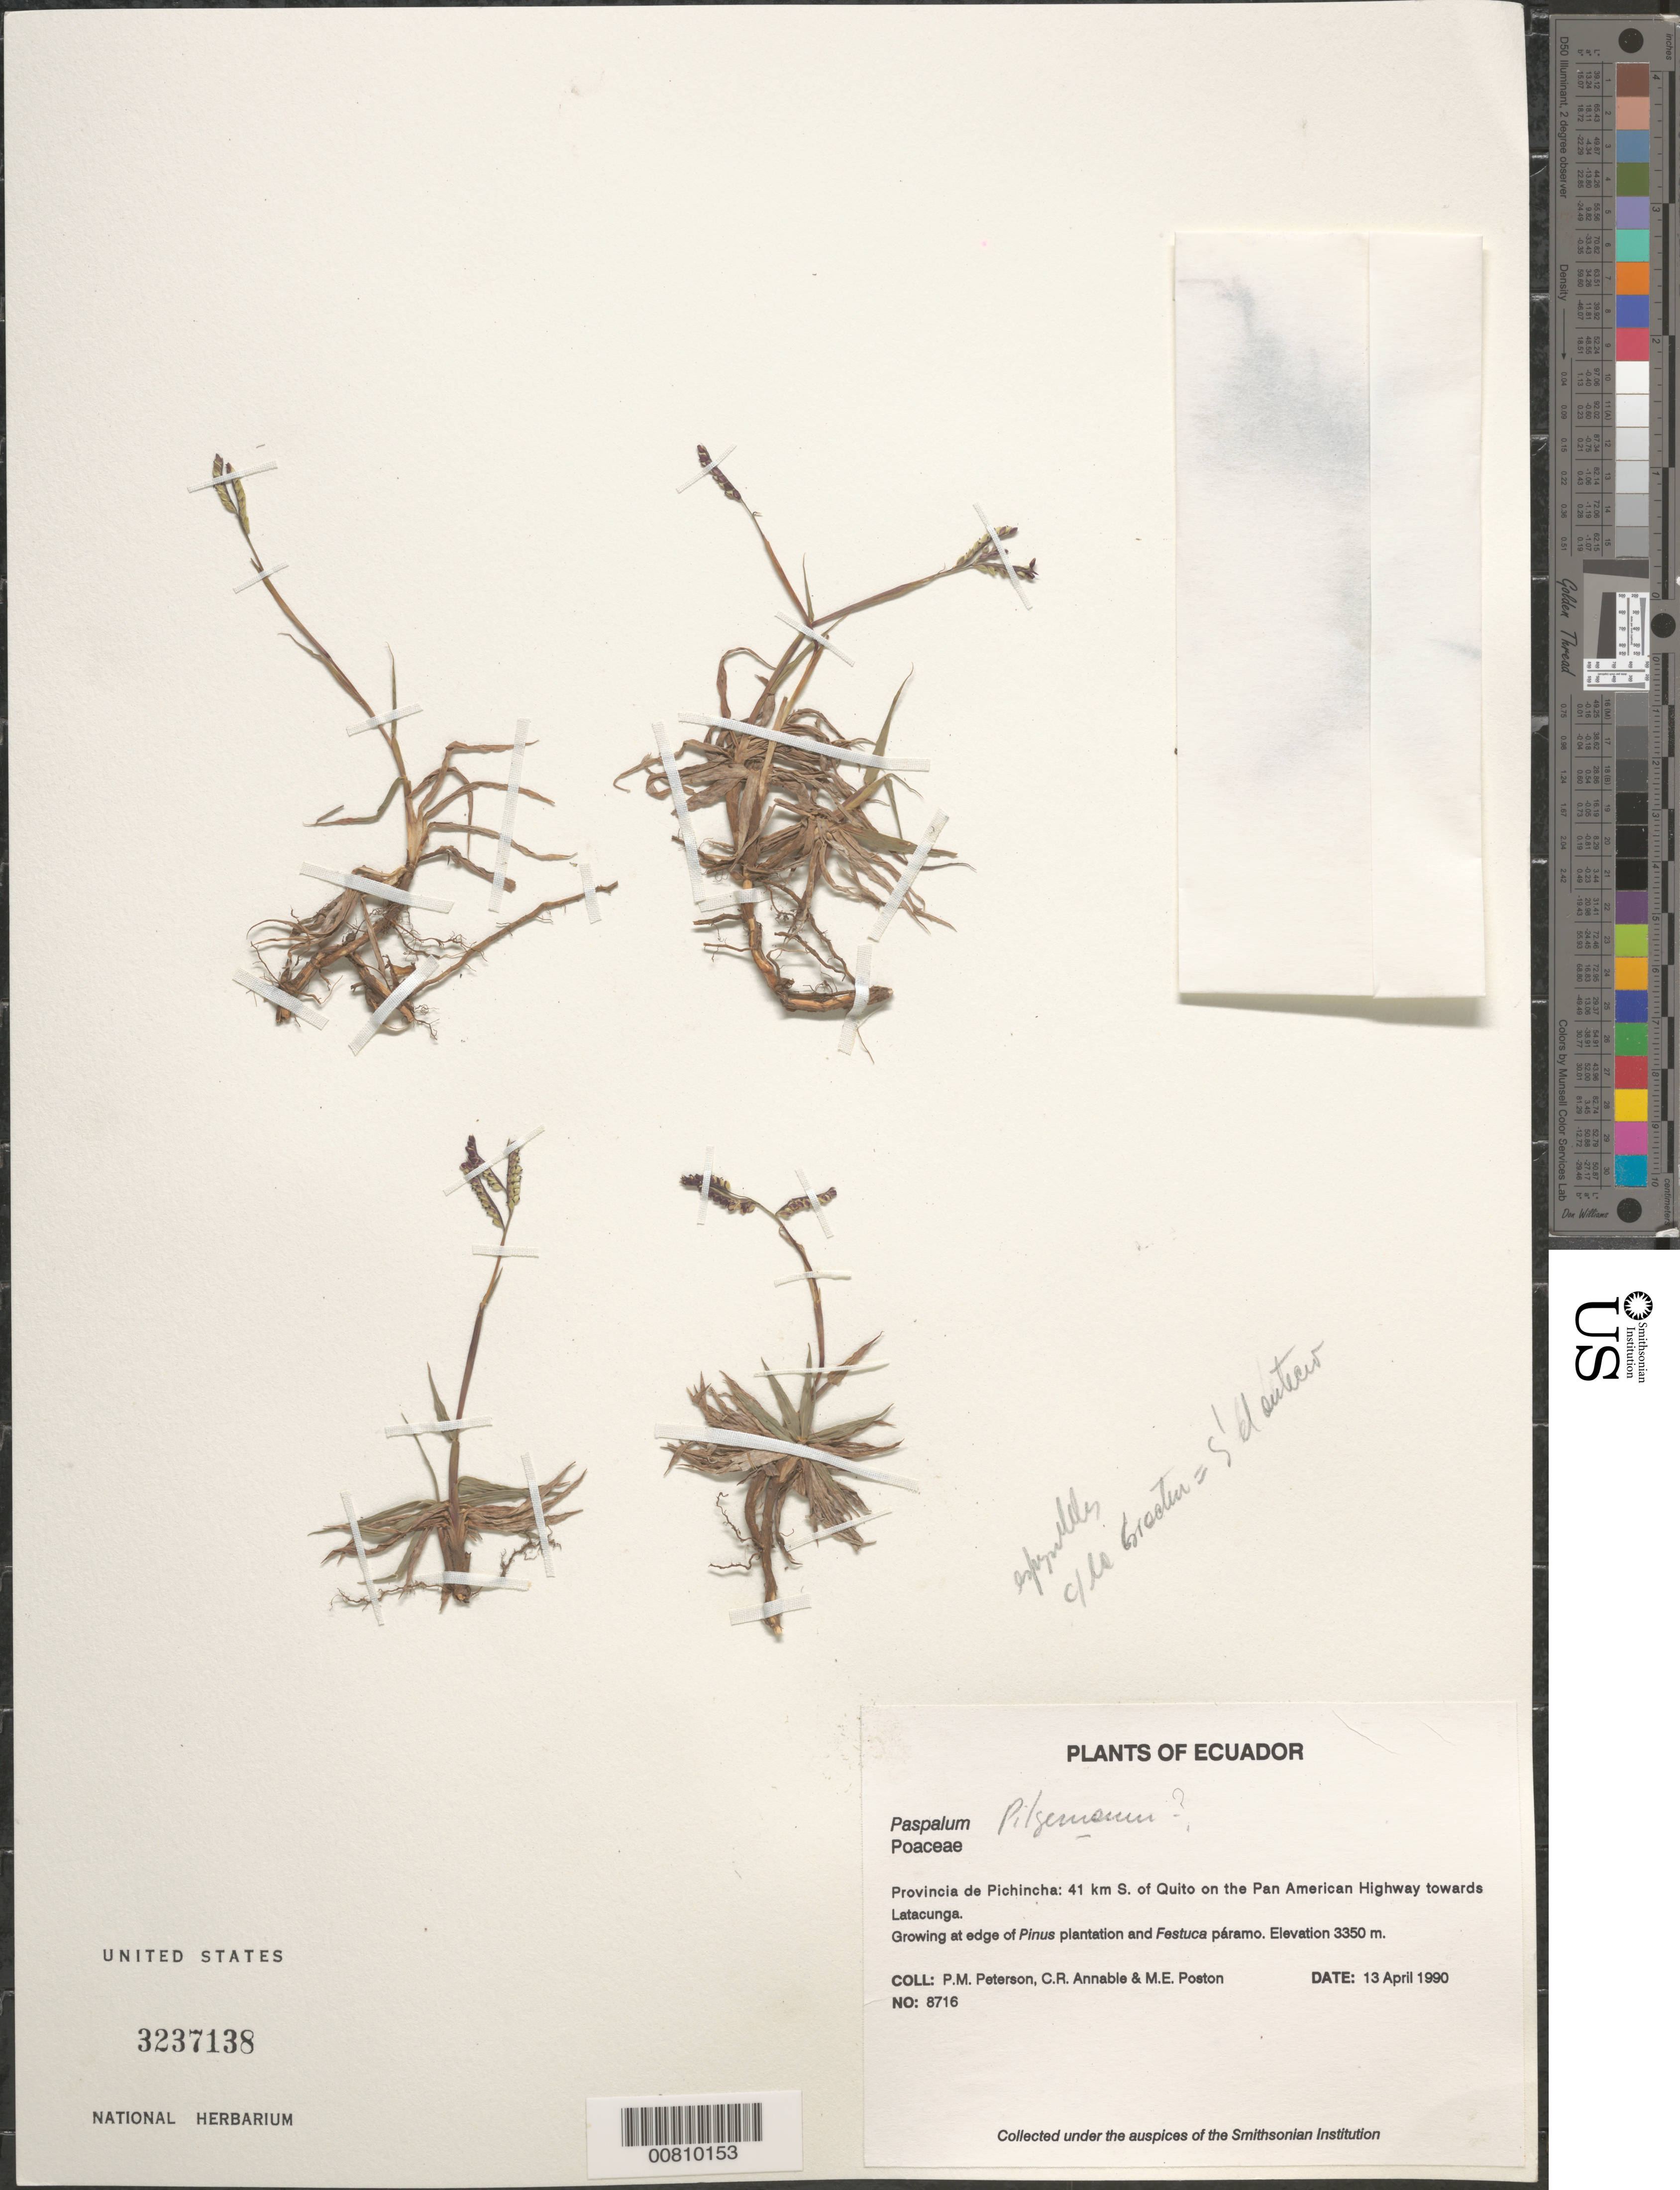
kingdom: Plantae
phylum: Tracheophyta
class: Liliopsida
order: Poales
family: Poaceae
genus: Paspalum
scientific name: Paspalum pilgeranum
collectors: P. M. Peterson, C. R. Annable & M. Poston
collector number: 08716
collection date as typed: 13 Apr 1990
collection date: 1990-04-13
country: Ecuador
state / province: Pichincha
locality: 41 km S. of Quito on the Pan American Highway towards Latacunga.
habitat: Growing at edge of Pinus plantation and Festuca páramo.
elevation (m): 3350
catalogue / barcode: US 3237138